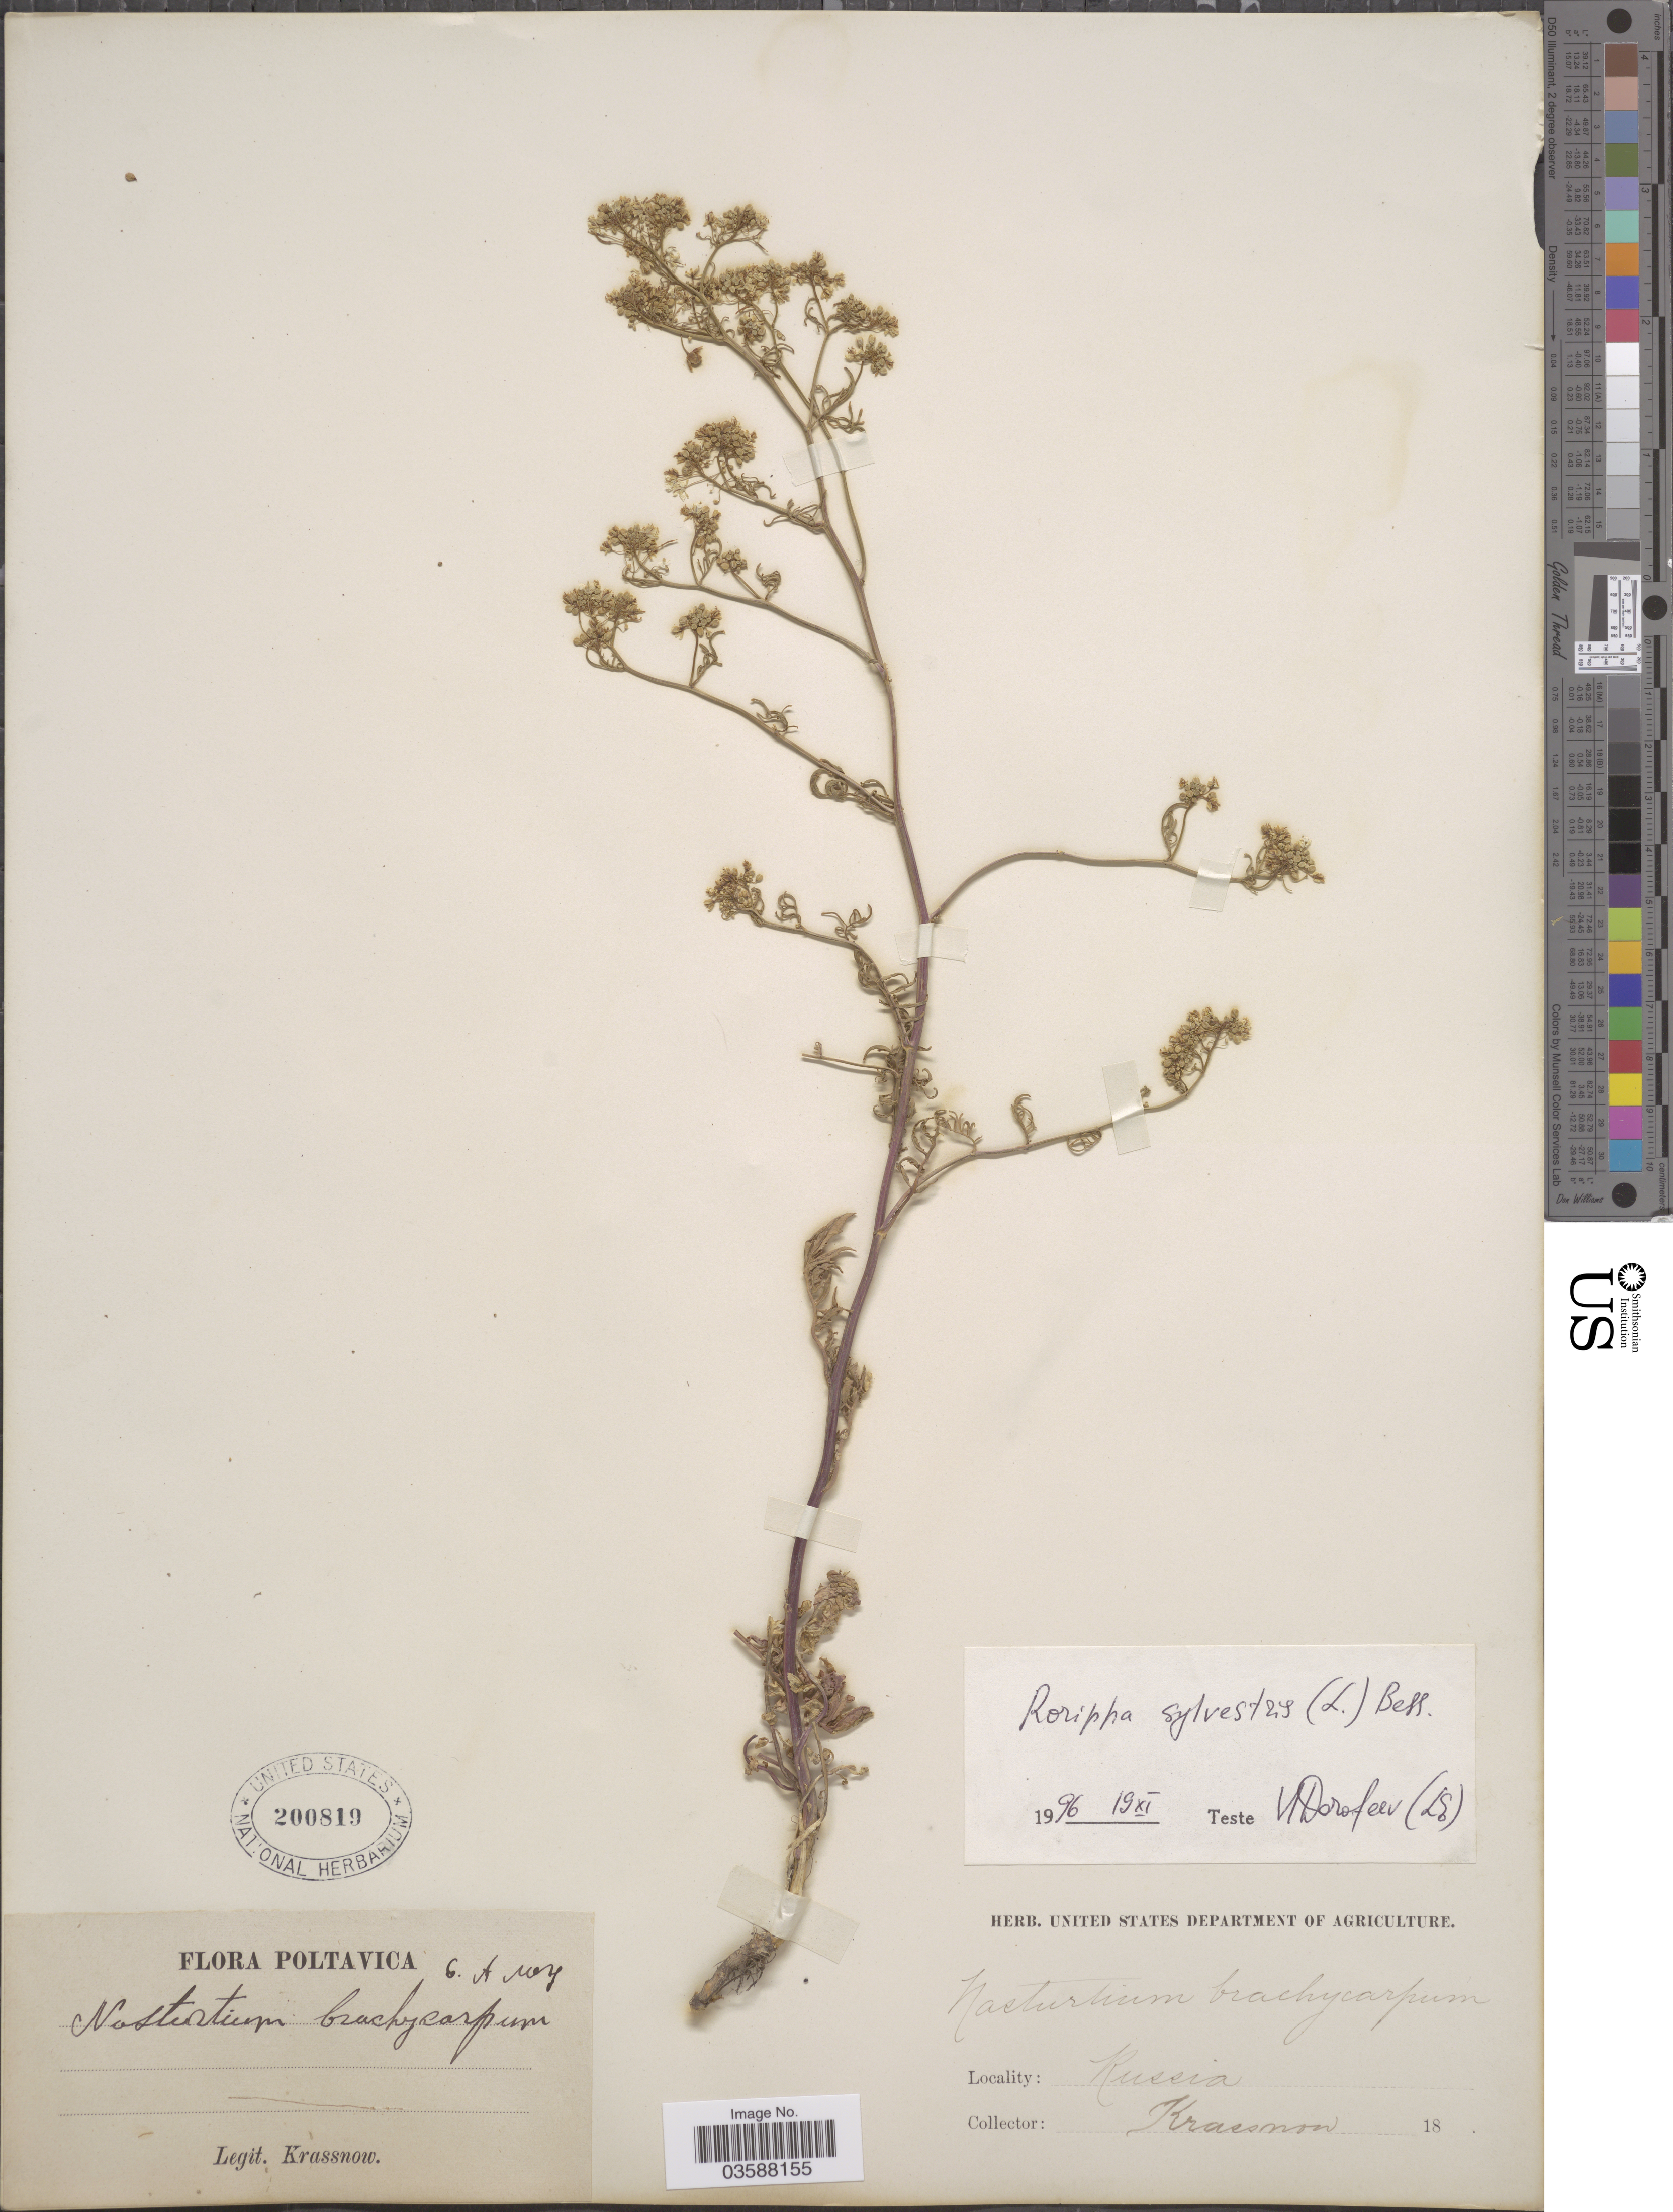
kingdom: Plantae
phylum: Tracheophyta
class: Magnoliopsida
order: Brassicales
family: Brassicaceae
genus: Rorippa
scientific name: Rorippa sylvestris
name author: (L.) Besser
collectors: -. Krassnow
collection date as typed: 18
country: Ukraine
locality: Poltavica. Russia.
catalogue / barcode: US 200819